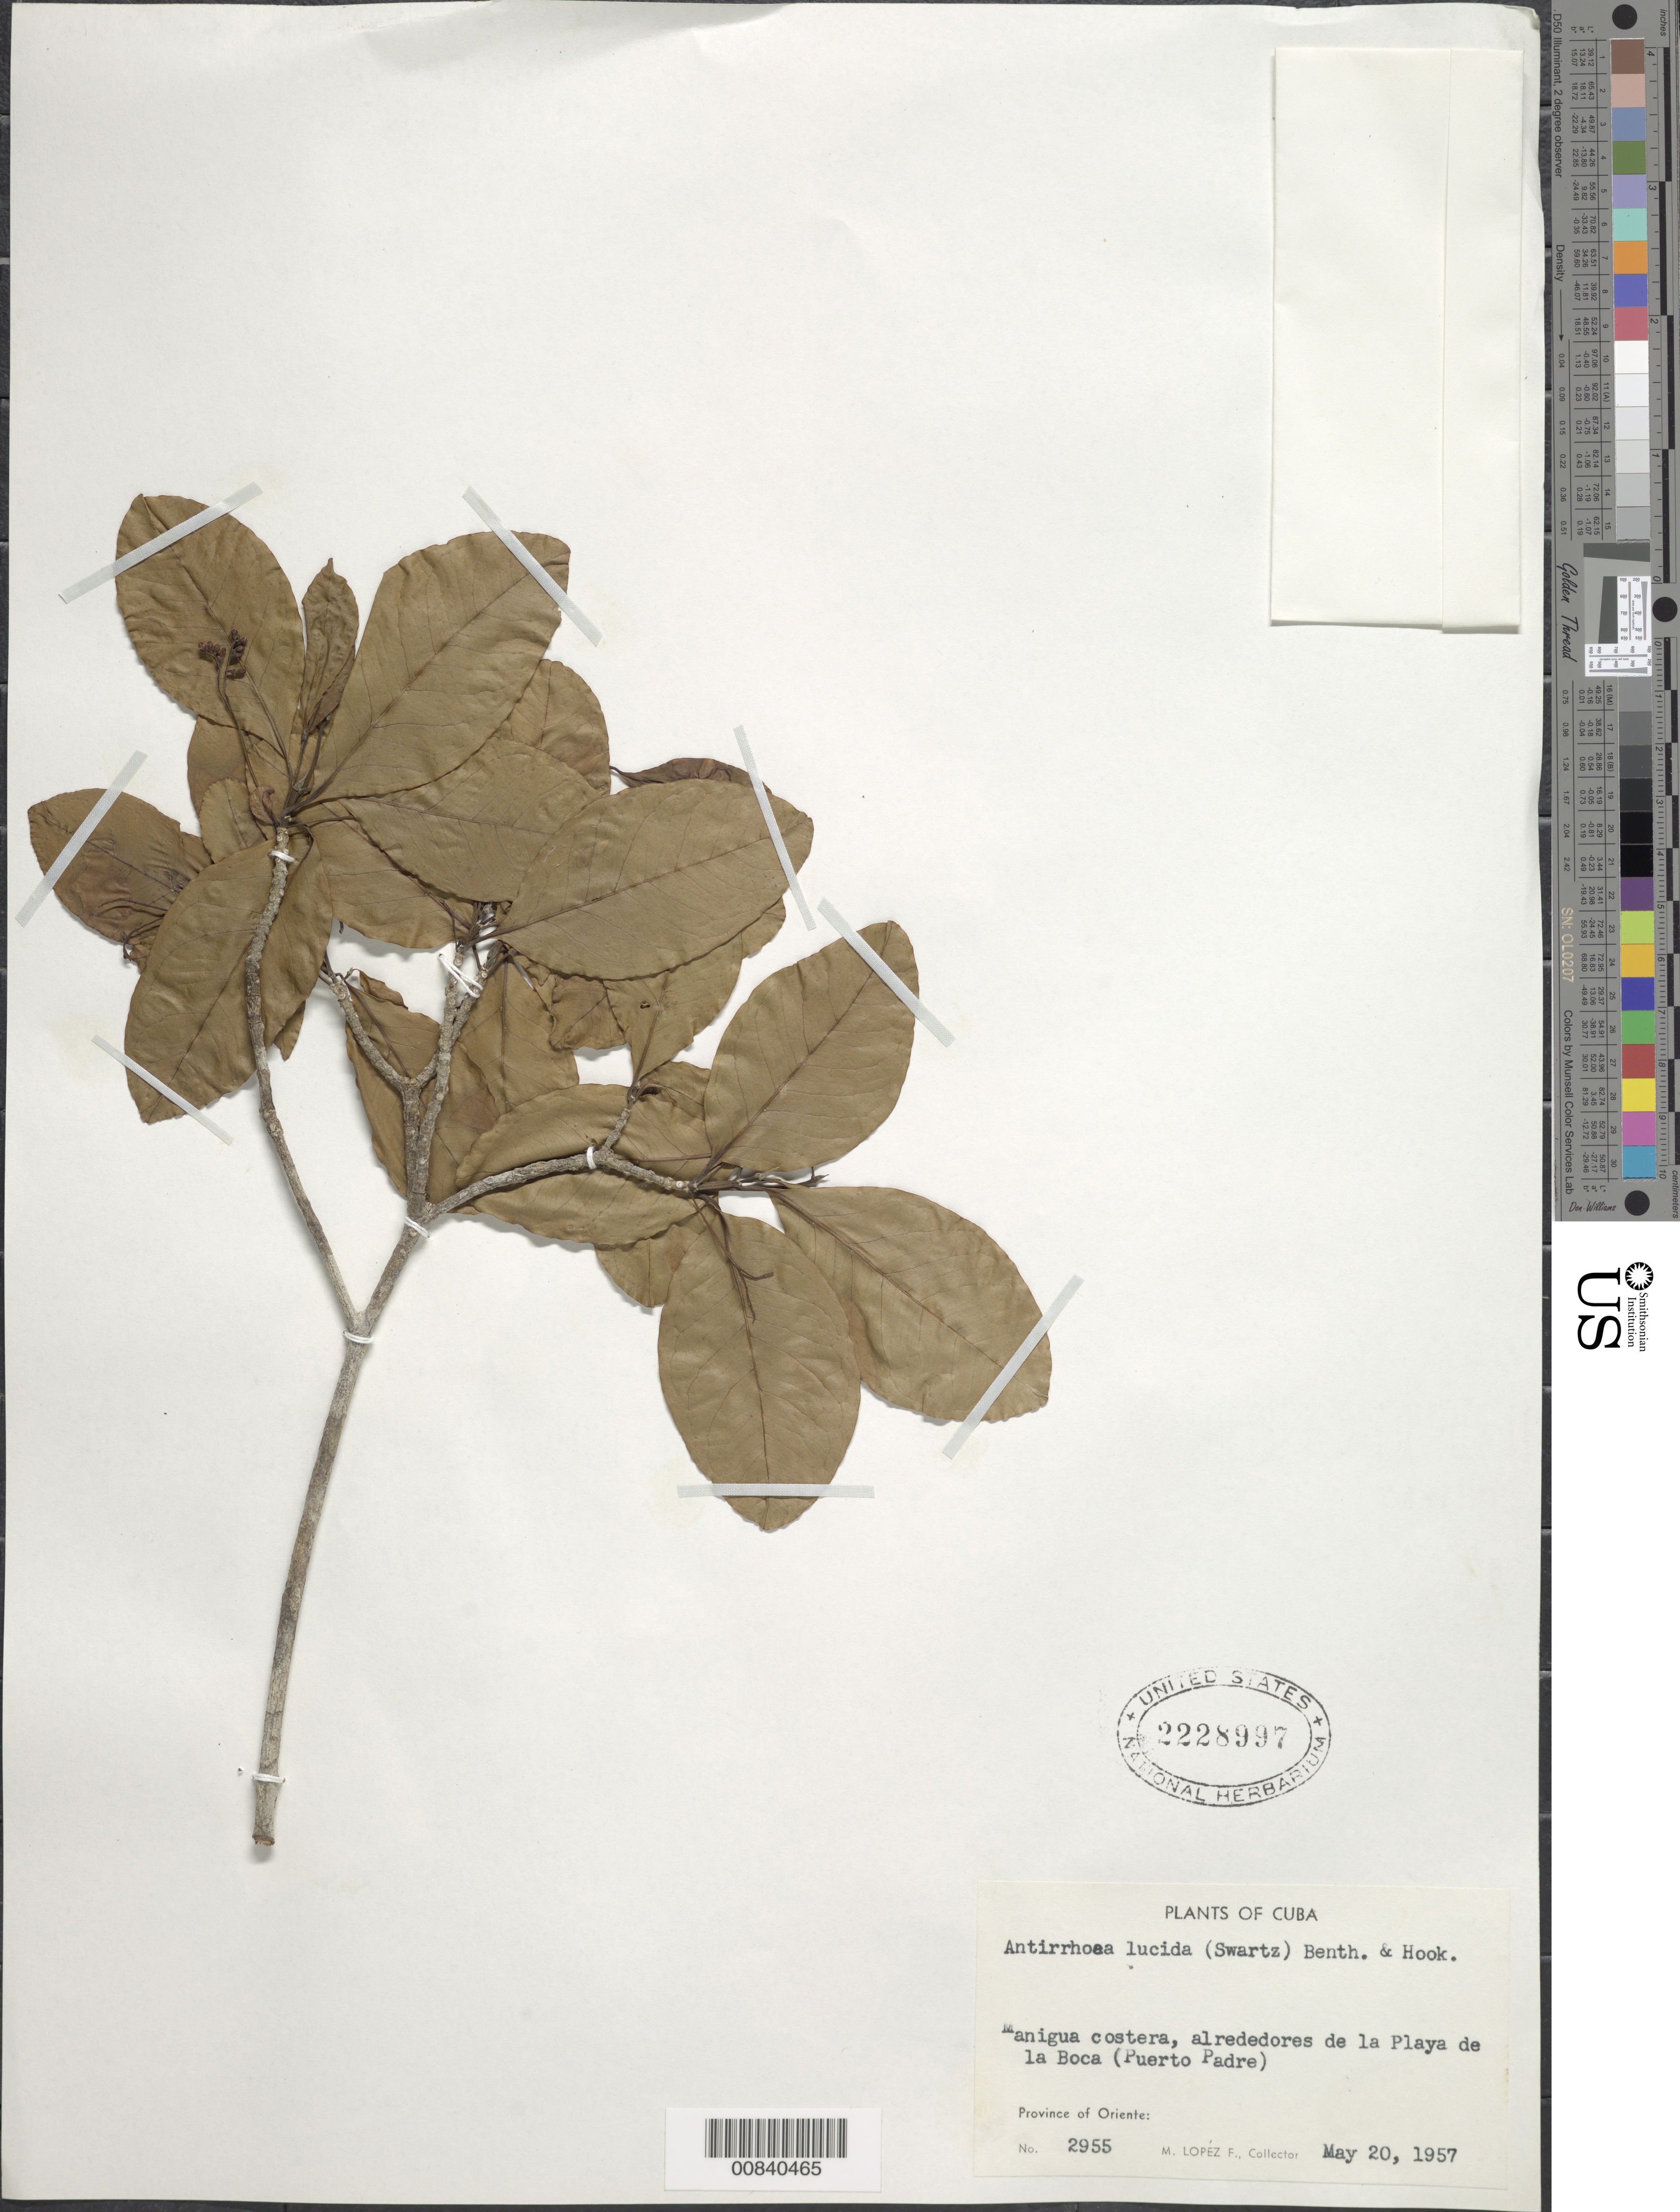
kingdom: Plantae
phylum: Tracheophyta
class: Magnoliopsida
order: Gentianales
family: Rubiaceae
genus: Stenostomum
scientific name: Stenostomum lucidum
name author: (Sw.) C.F. Gaertn.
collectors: M. López Figueiras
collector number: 2955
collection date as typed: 20 May 1957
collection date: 1957-05-20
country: Cuba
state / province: Oriente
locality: Manigua costera, alredores de la Playa de la Boca (Puerto Padre)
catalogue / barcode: US 2228997